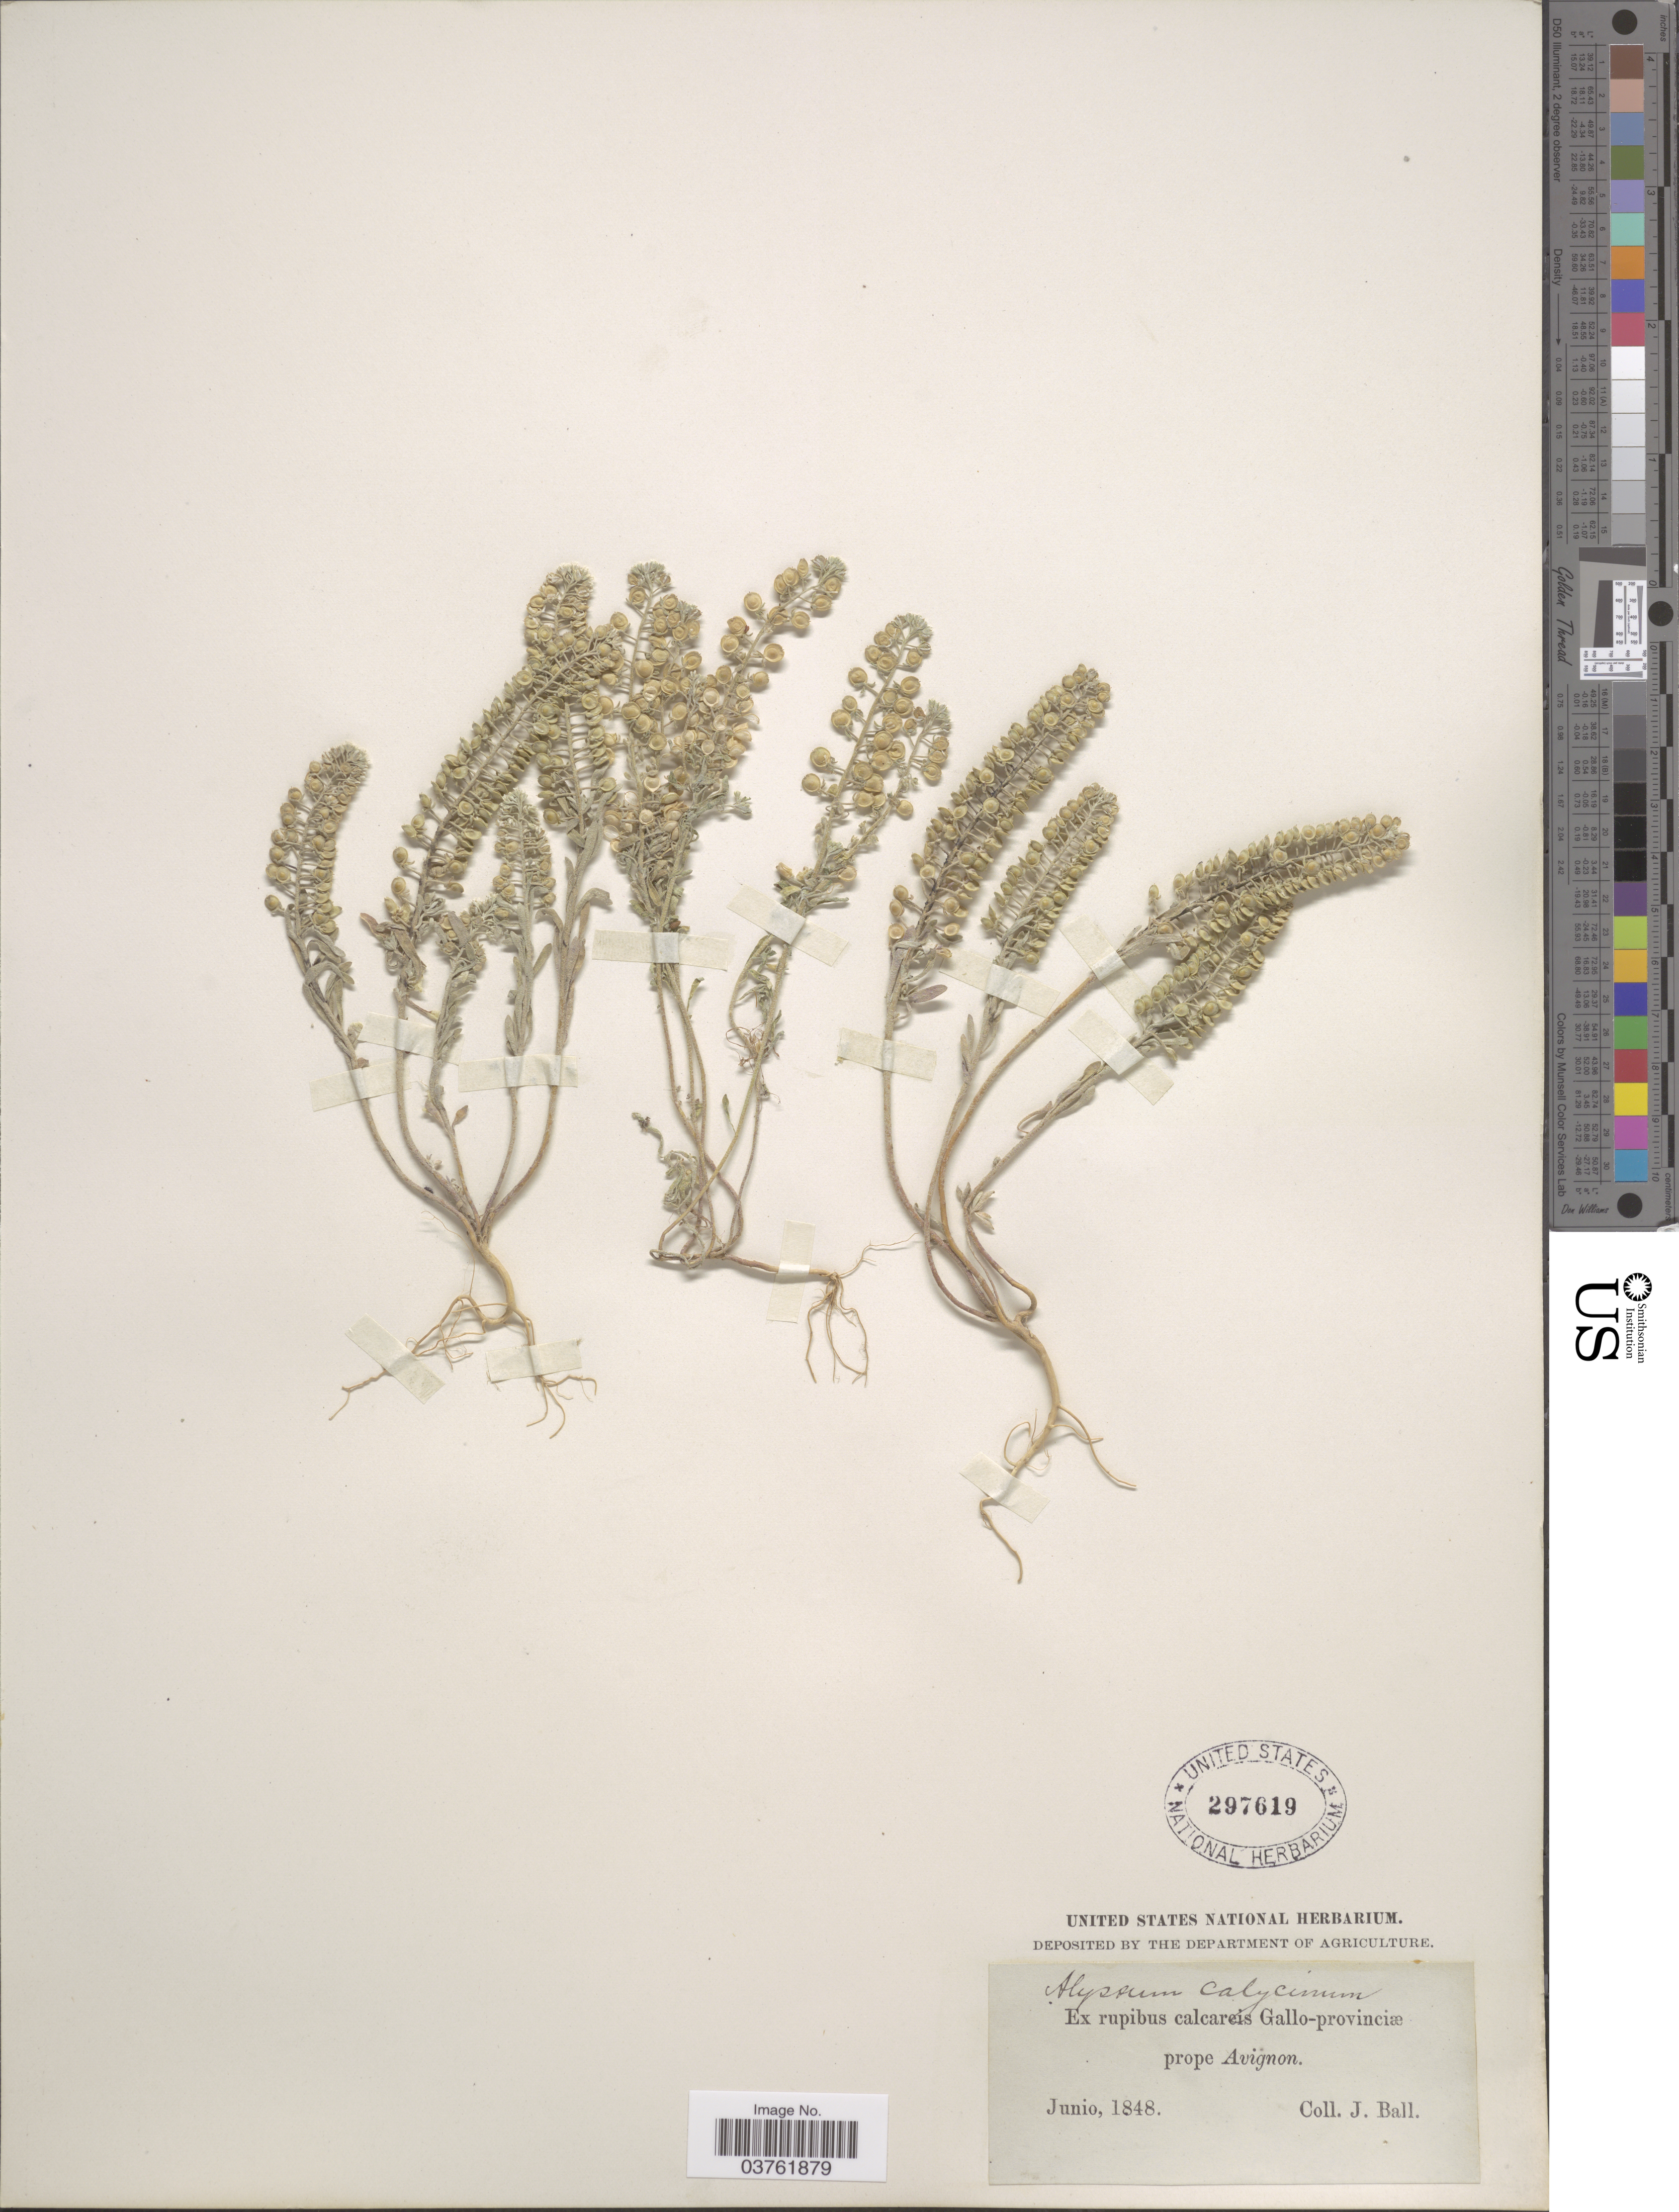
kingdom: Plantae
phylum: Tracheophyta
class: Magnoliopsida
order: Brassicales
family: Brassicaceae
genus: Alyssum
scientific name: Alyssum calycinum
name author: L.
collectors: J. Ball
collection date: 1848-06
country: France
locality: Ex rupibus calcareis Gallo-provinciœ prope Avignon.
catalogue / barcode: US 297619